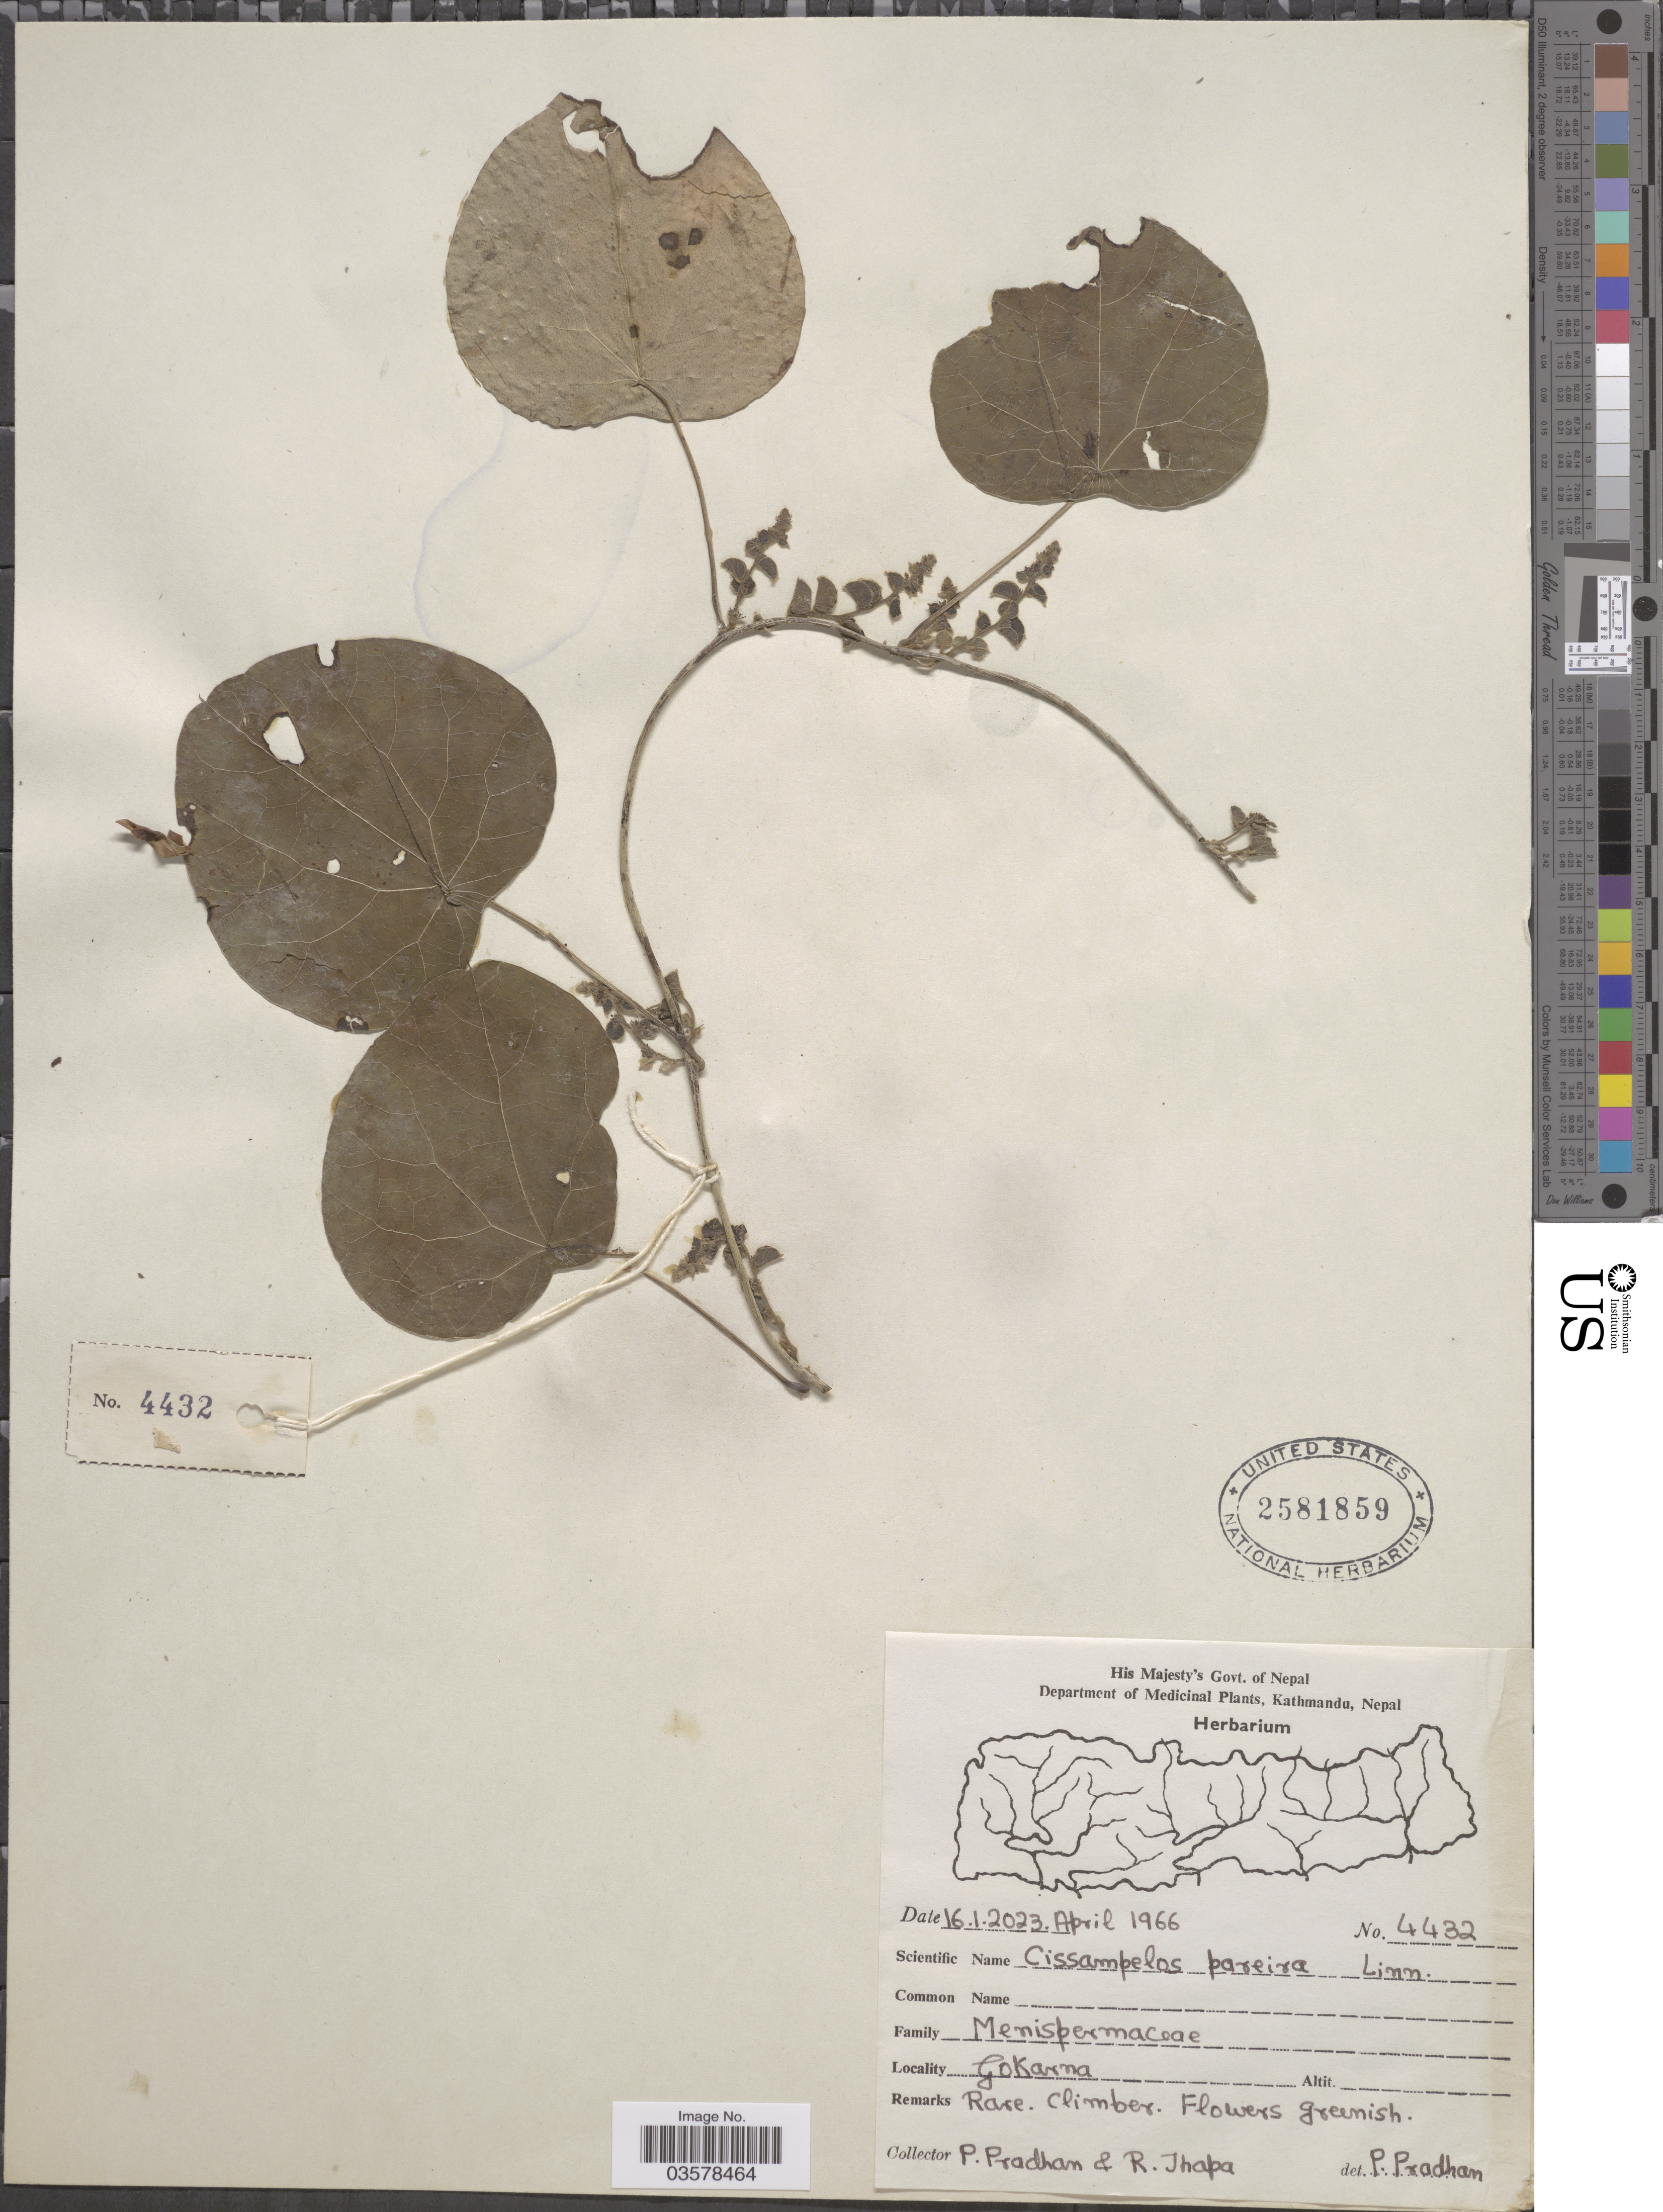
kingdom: Plantae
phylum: Tracheophyta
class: Magnoliopsida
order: Ranunculales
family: Menispermaceae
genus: Cissampelos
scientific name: Cissampelos pareira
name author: L.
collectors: P. Pradhan & R. Thapa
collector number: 4432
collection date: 1966-04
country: Nepal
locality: Gokarna.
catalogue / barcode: US 2581859